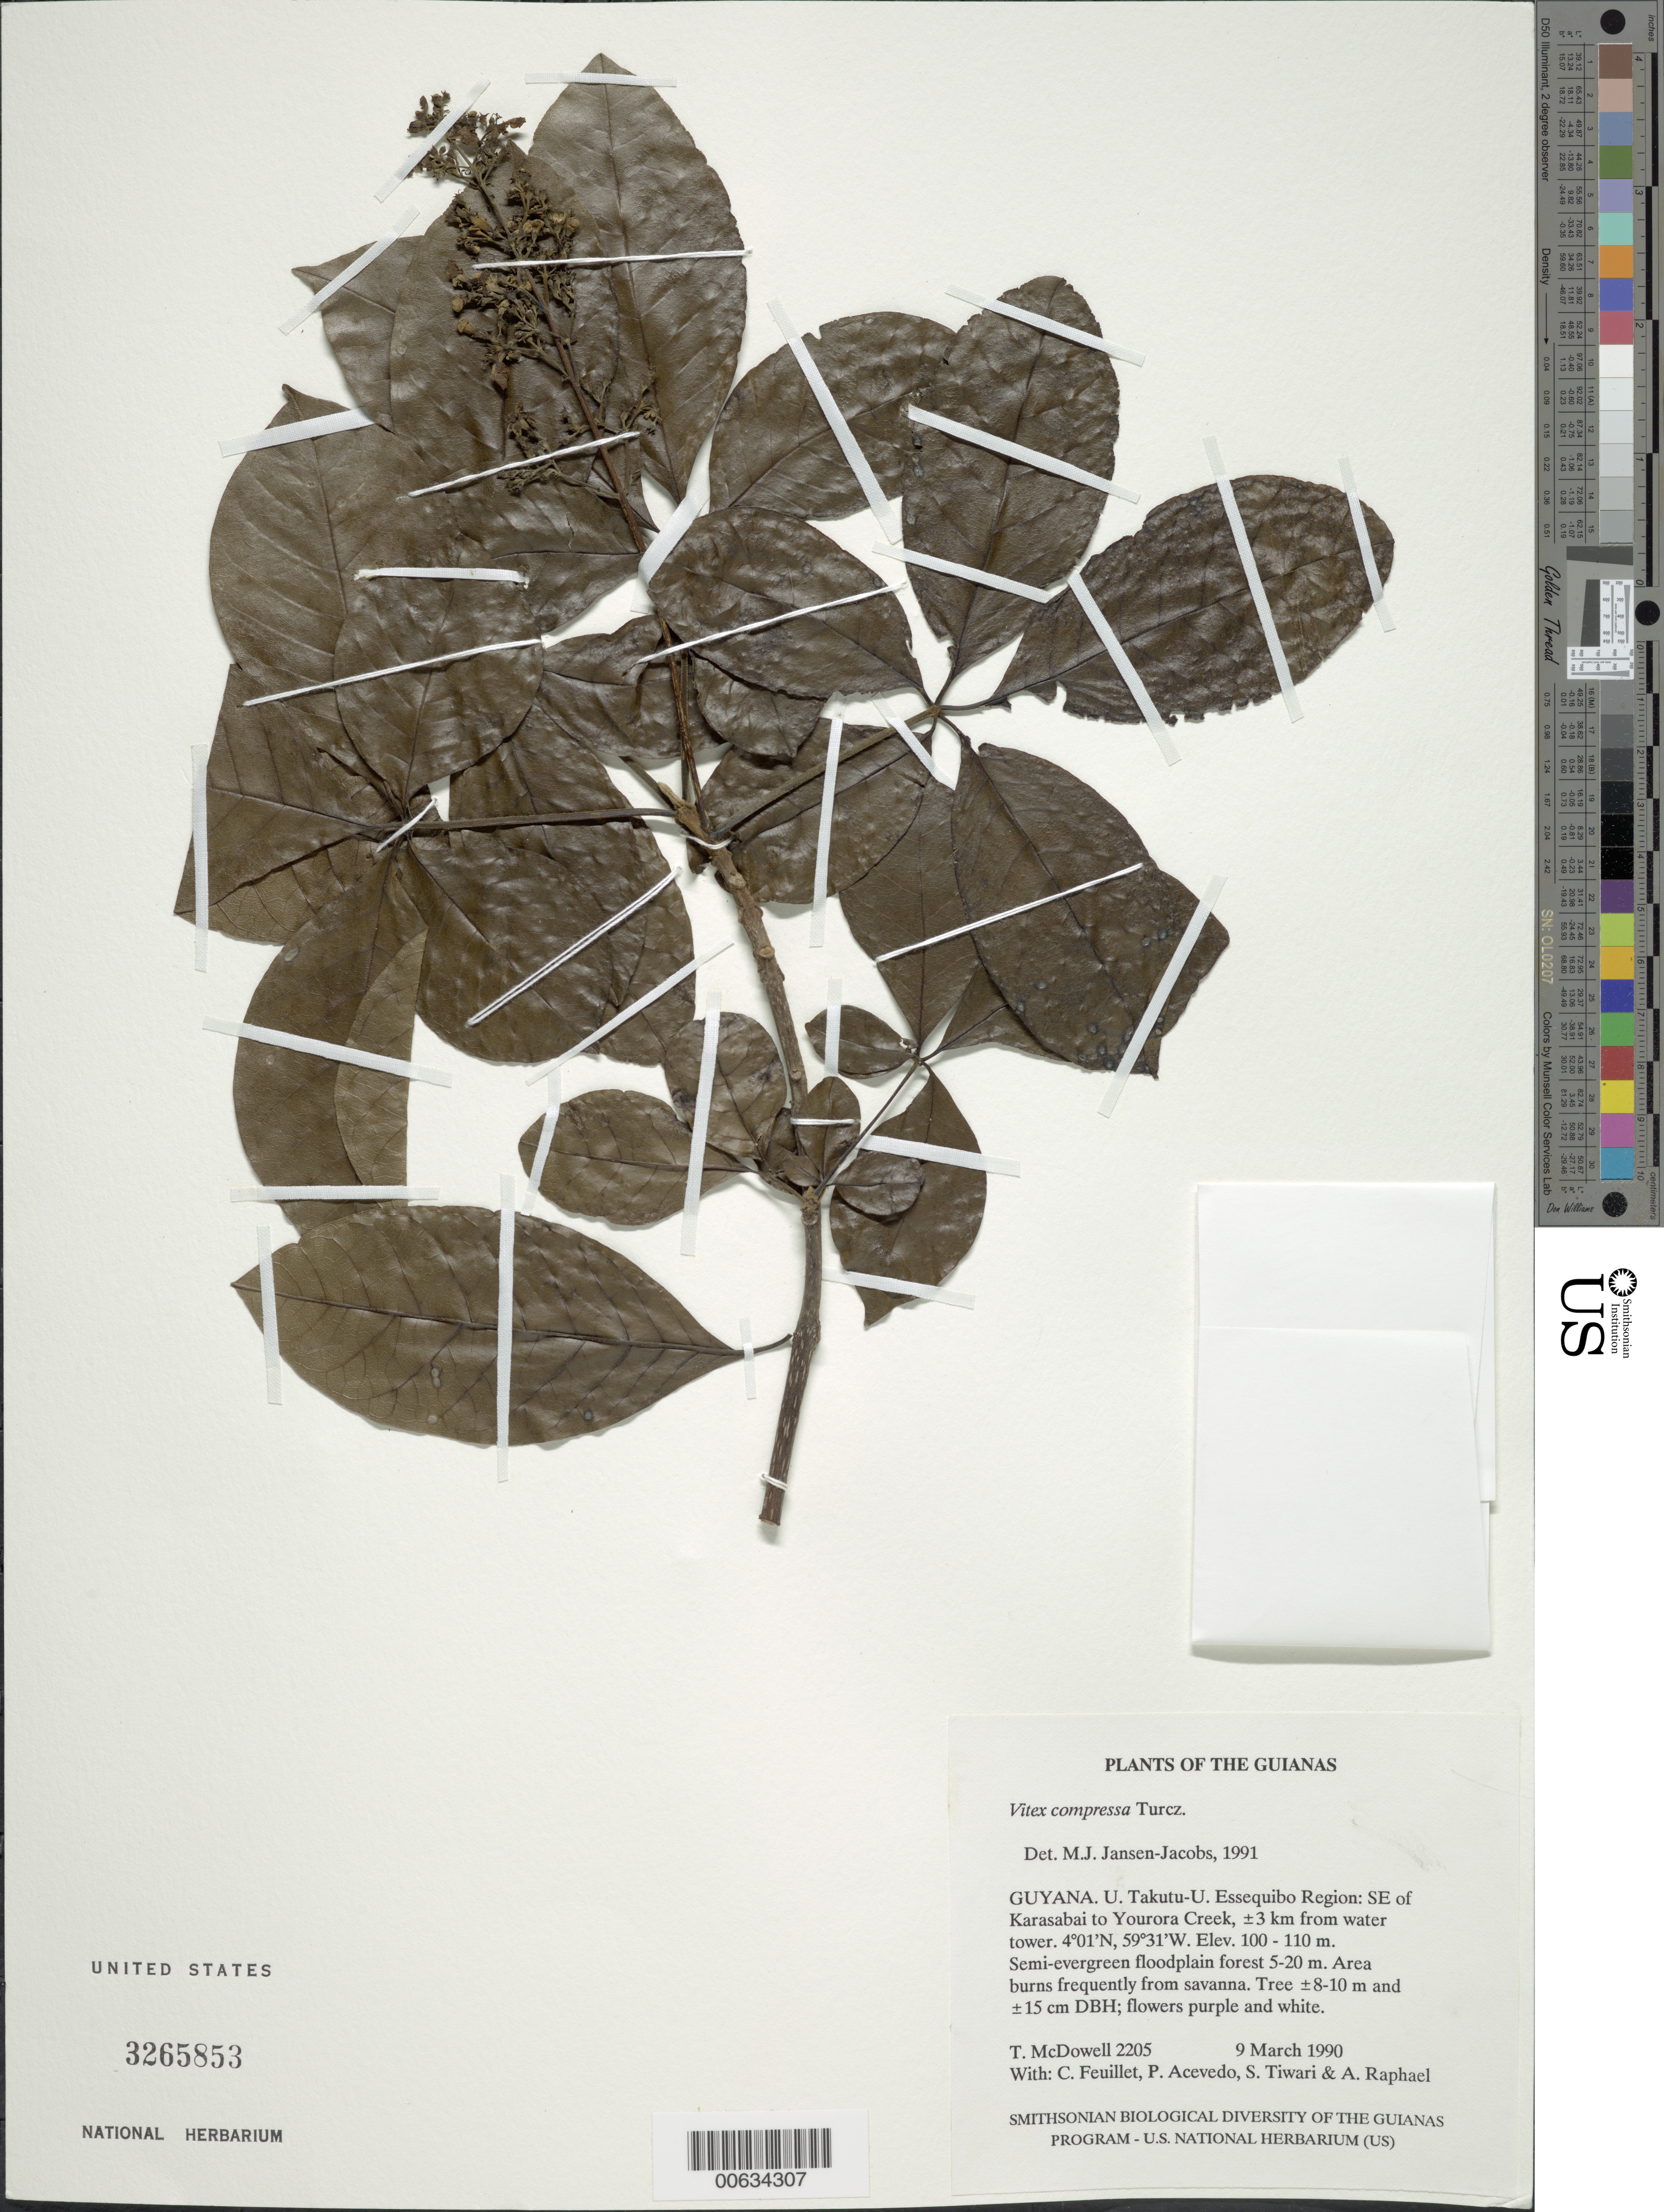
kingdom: Plantae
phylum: Tracheophyta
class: Magnoliopsida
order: Lamiales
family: Lamiaceae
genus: Vitex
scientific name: Vitex compressa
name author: Turcz.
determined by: Jansen-Jacobs, M. J., (U), Nationaal Herbarium Nederland, Utrecht University branch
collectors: T. McDowell, C. Feuillet, P. Acevedo-Rodr., S. Tiwari & A. Raphael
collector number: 2205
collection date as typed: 9 March 1990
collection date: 1990-03-09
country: Guyana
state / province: U. Takutu-U. Essequibo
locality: SE of Karasabai to Yourora Creek, ±3 km from water tower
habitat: Semi-evergreen floodplain forest 5-20 m. Area burns frequently from savanna and nearby gardens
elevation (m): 100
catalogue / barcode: US 3265853